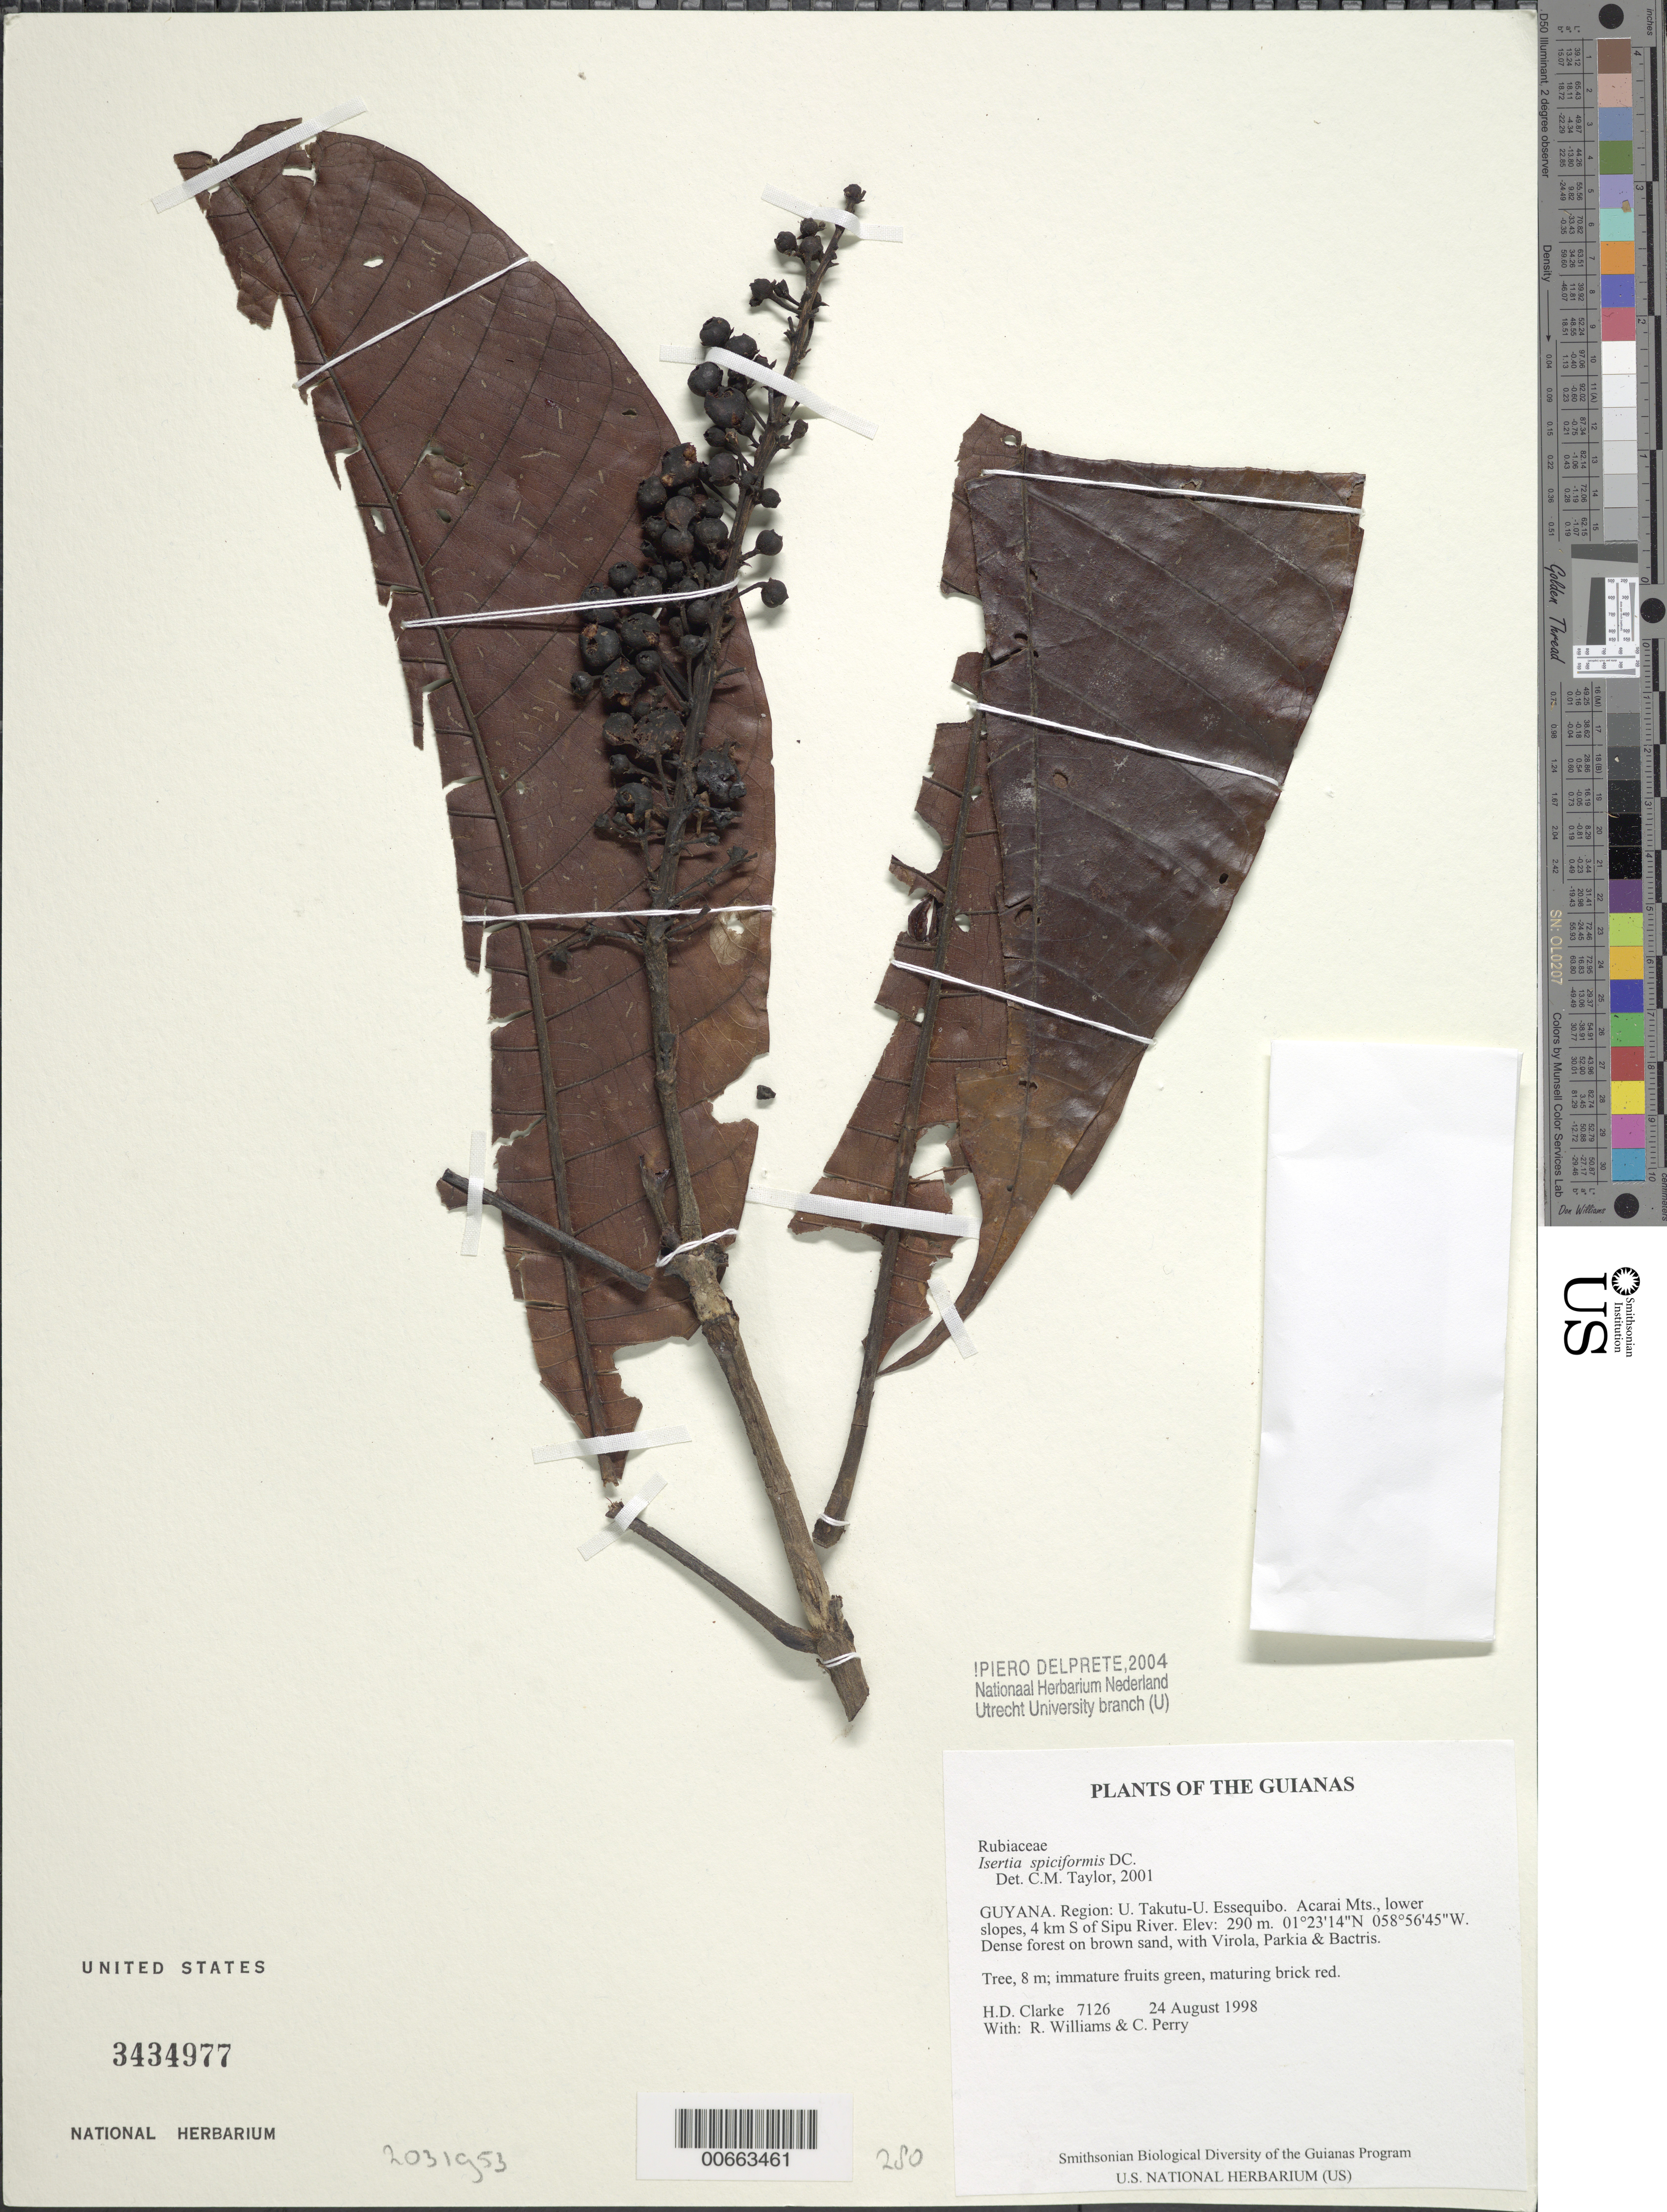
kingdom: Plantae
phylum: Tracheophyta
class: Magnoliopsida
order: Gentianales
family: Rubiaceae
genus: Isertia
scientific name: Isertia spiciformis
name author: DC.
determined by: Taylor, Charlotte M.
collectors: H. D. Clarke, R. Williams & C. Perry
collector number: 7126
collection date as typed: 24 August 1998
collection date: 1998-08-24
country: Guyana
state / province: U. Takutu-U. Essequibo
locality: Acarai Mts., lower slopes, 4 km S of Sipu River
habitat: Dense forest on brown sand, with Virola, Parkia & Bactris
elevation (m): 290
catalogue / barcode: US 3434977